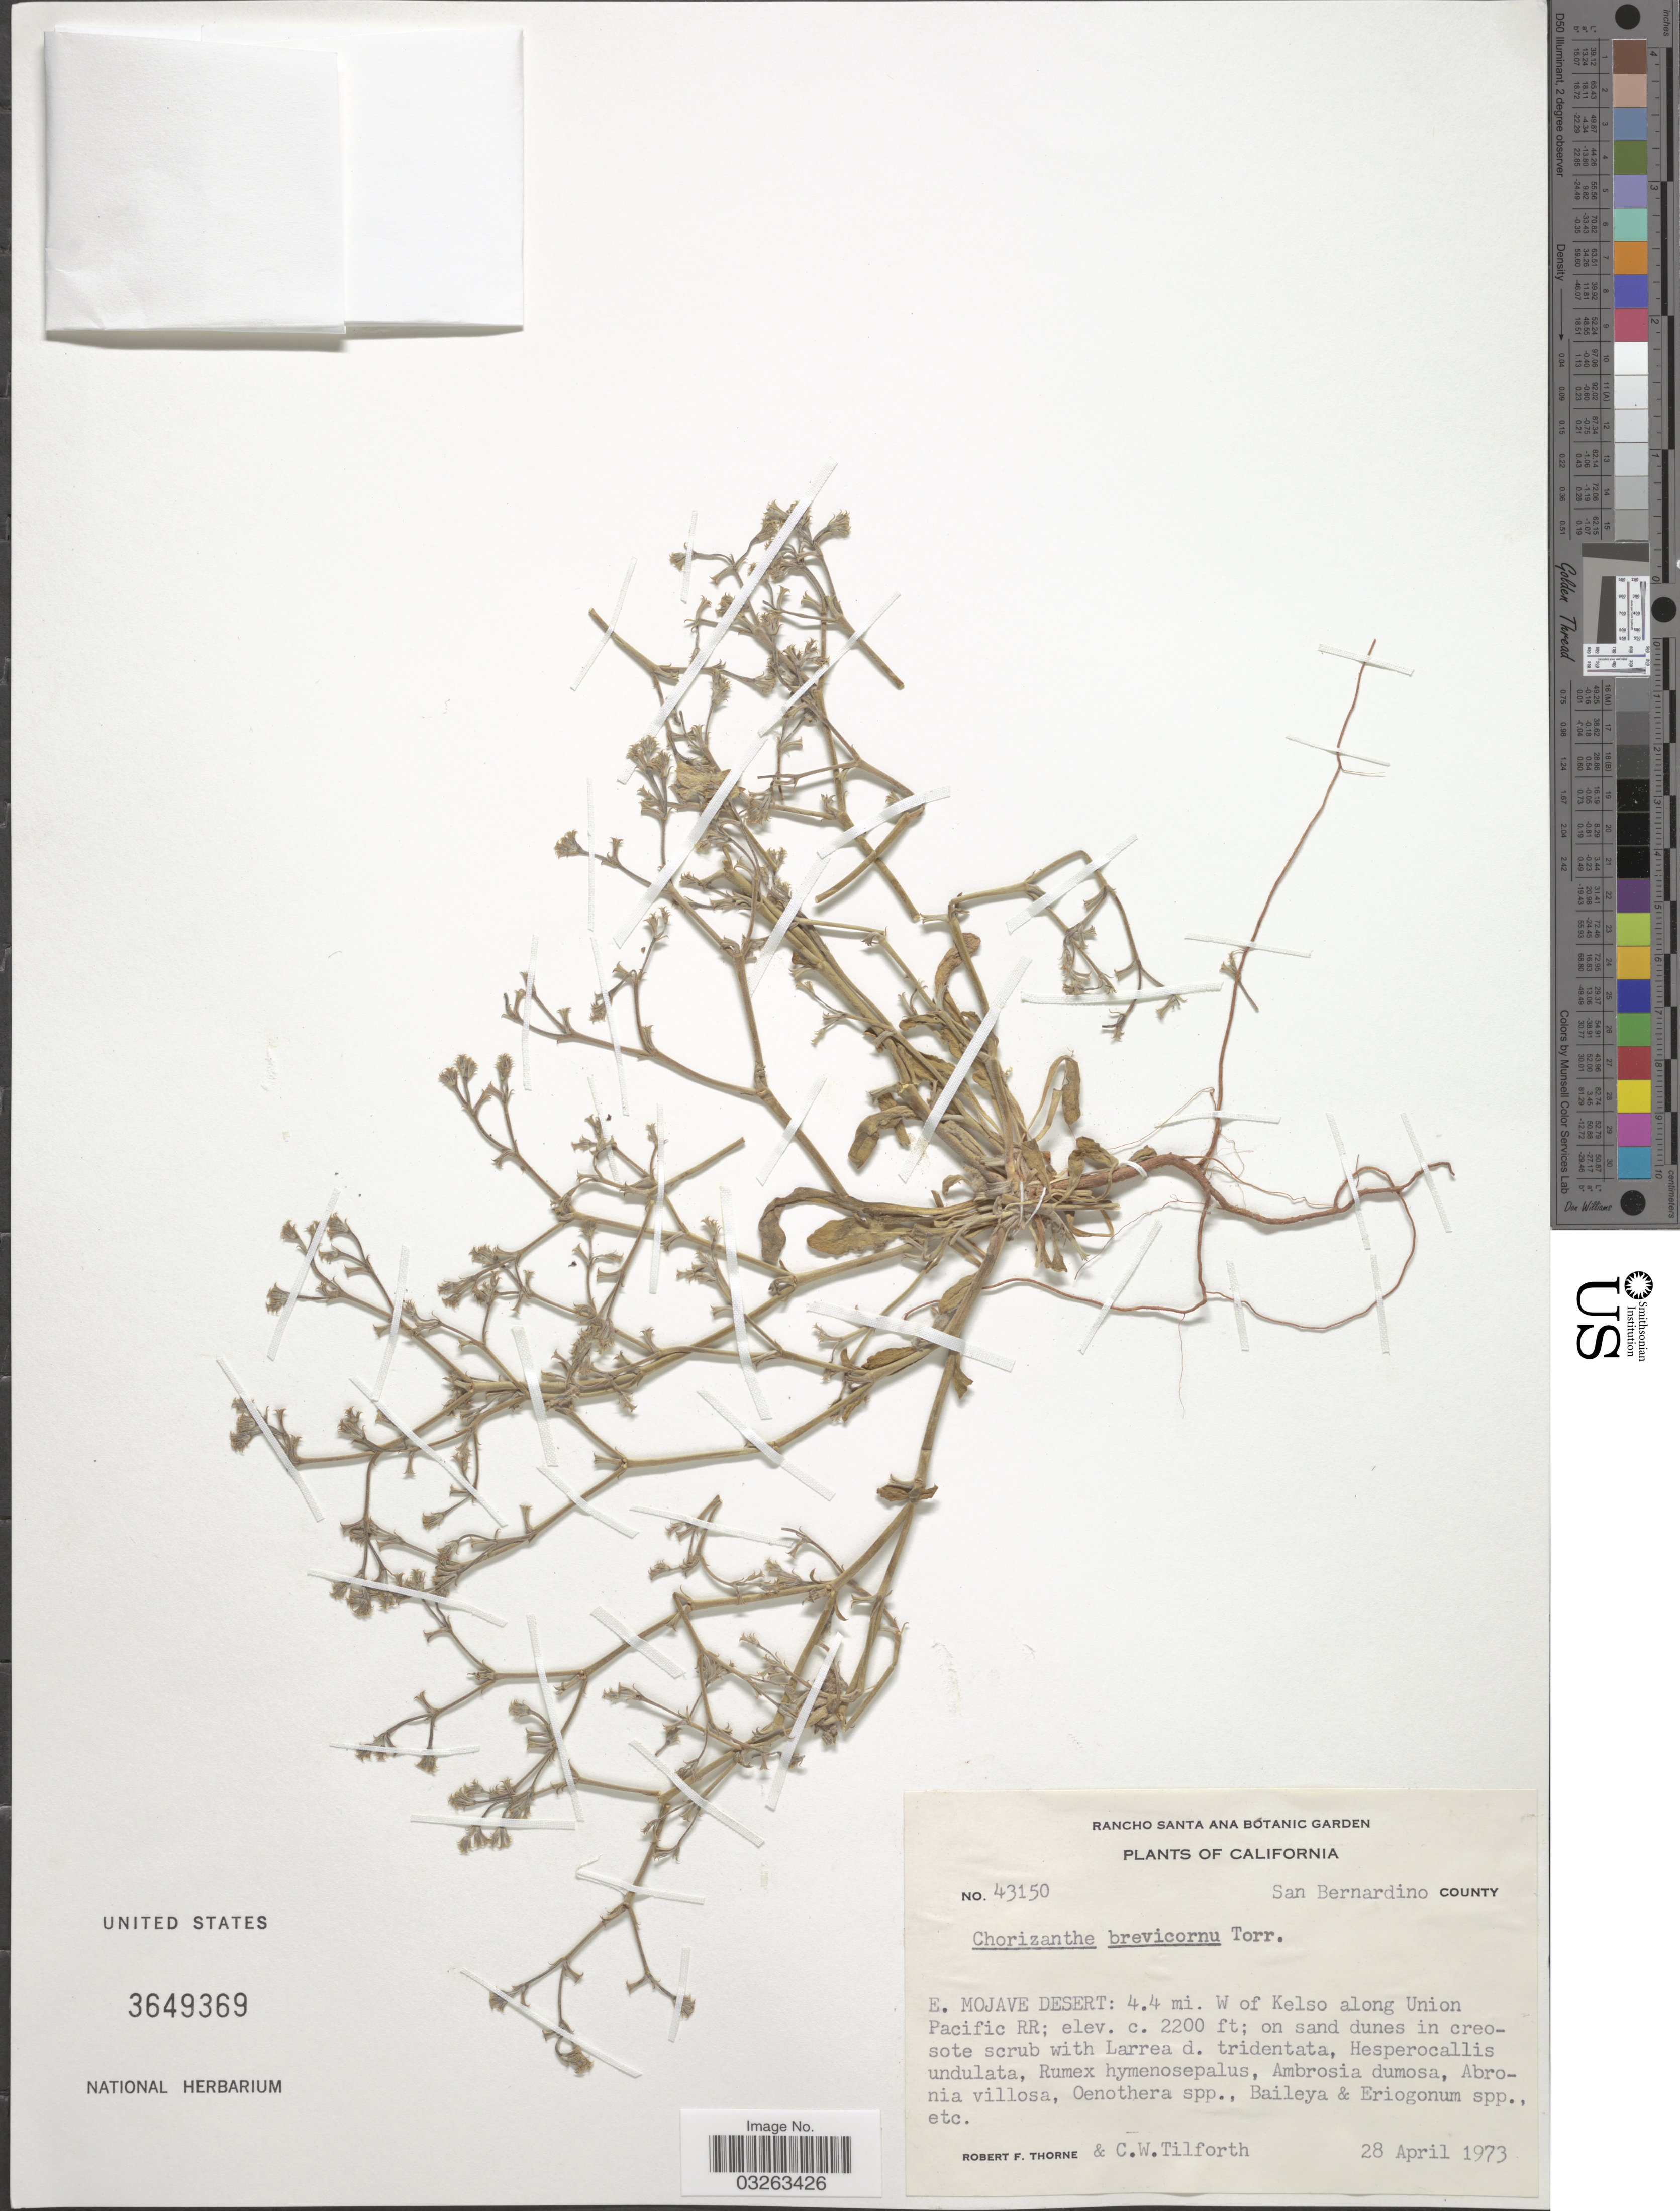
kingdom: Plantae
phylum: Tracheophyta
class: Magnoliopsida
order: Caryophyllales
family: Polygonaceae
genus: Chorizanthe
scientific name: Chorizanthe brevicornu var. brevicornu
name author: Torr.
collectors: R. F. Thorne & C. Tilforth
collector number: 43150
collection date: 1973-04-28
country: United States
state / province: California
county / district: San Bernardino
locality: San Bernardino County. E. Mojave Desert: 4.4 mi. W of Kelso along Union Pacific RR.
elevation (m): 671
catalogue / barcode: US 3649369